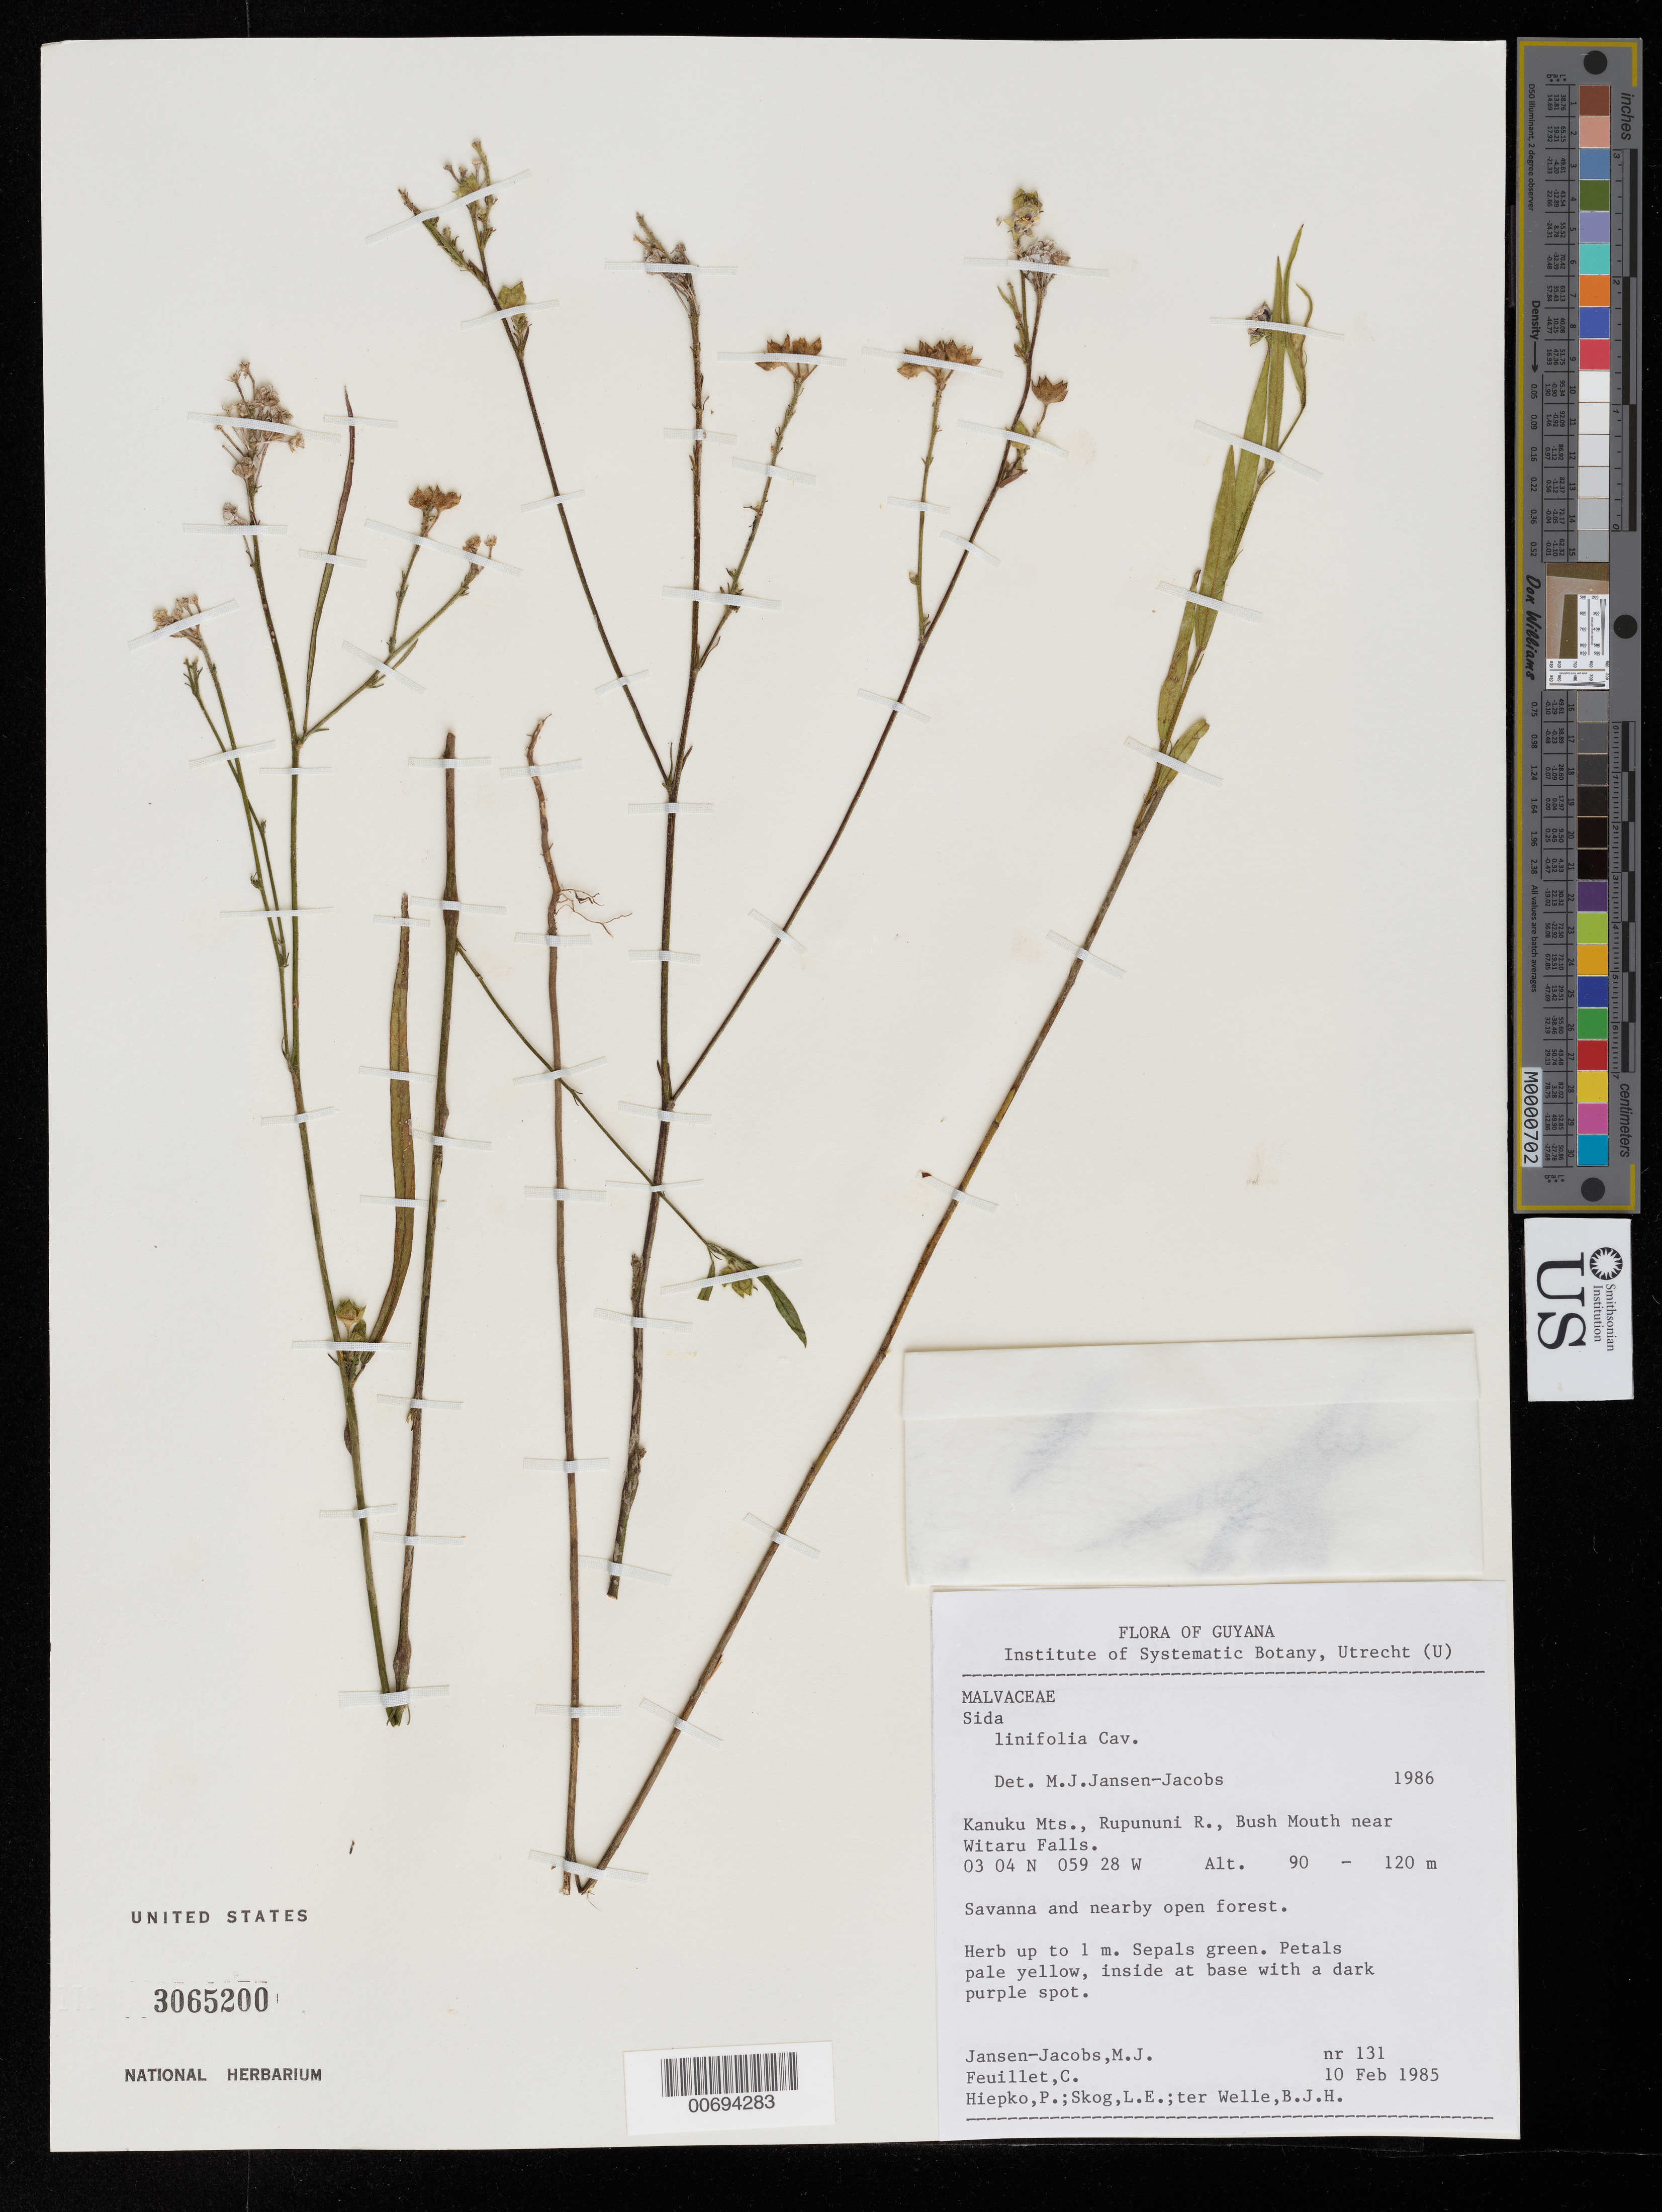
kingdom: Plantae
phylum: Tracheophyta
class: Magnoliopsida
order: Malvales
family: Malvaceae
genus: Sida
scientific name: Sida linifolia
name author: Cav.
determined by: Jansen-Jacobs, M. J., (U), Nationaal Herbarium Nederland, Utrecht University branch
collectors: M. J. Jansen-Jacobs, C. Feuillet, P. H. Hiepko, L. E. Skog & B. Welle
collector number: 131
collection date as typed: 10-Feb-85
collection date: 1985-02-10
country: Guyana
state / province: U. Takutu-U. Essequibo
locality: Kanuku Mts., Rupununi R., Bush Mouth near Witaru Falls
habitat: Savanna and nearby open forest.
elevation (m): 90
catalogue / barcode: US 3065200